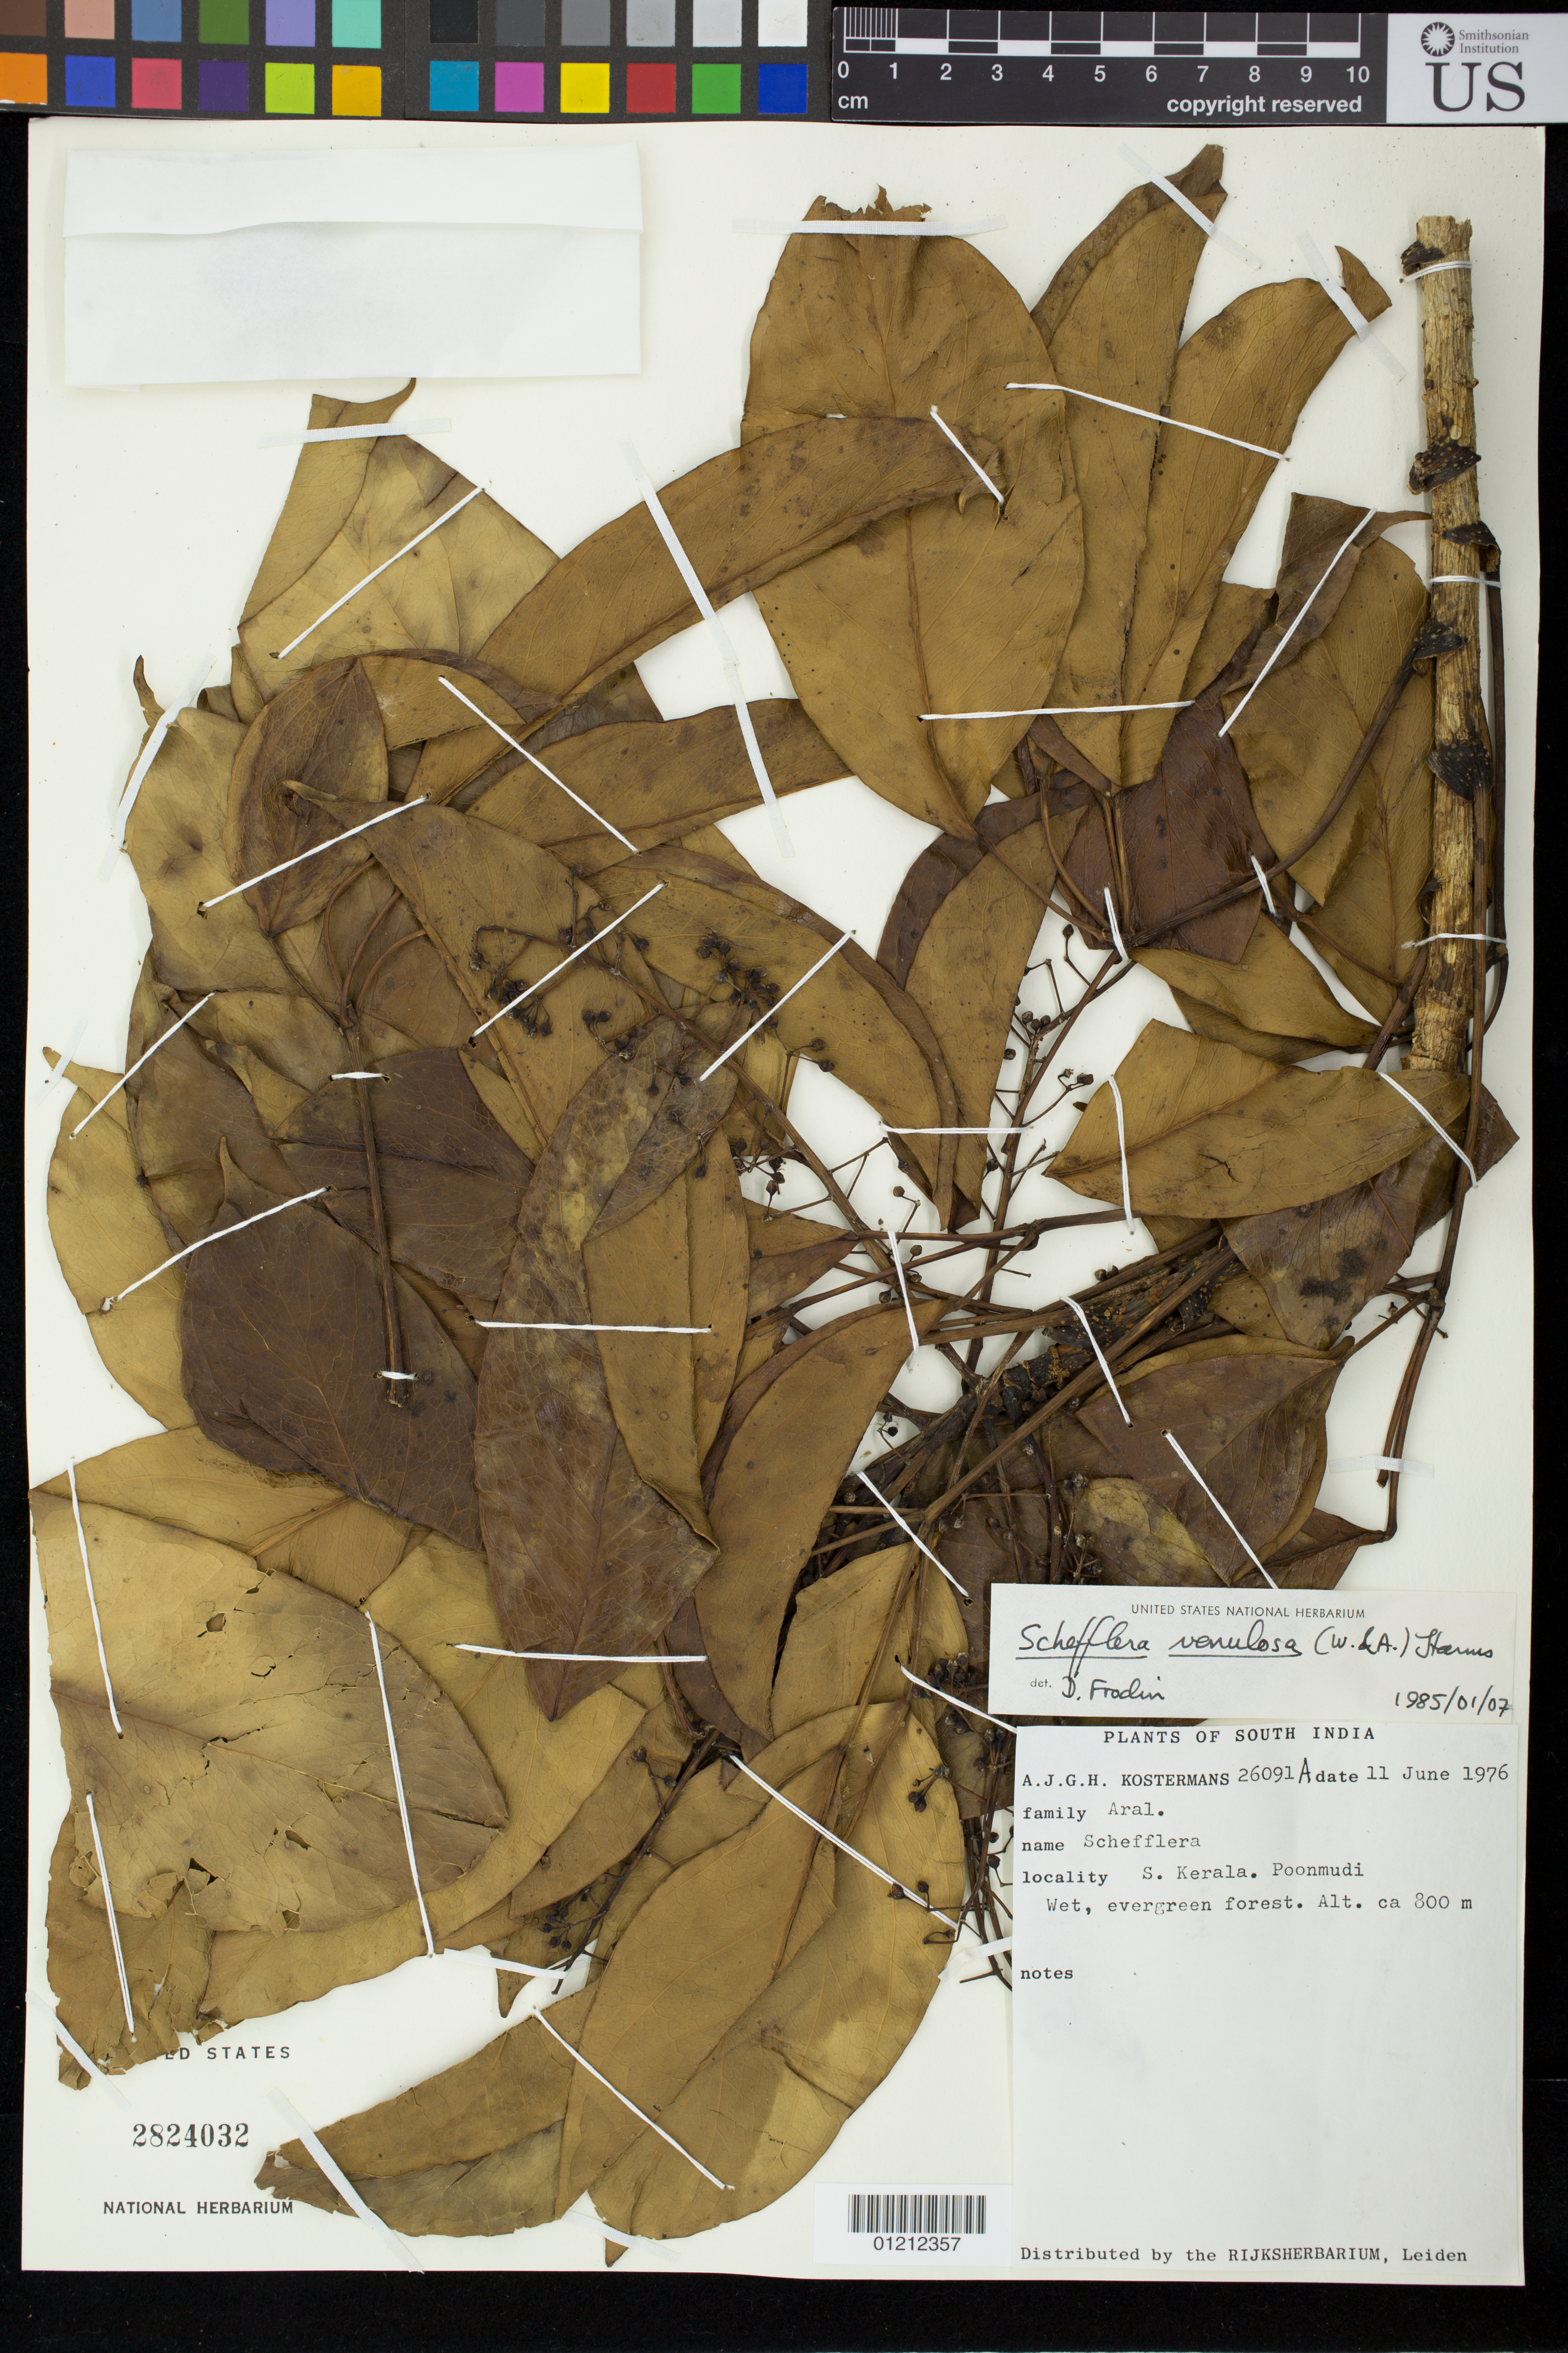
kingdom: Plantae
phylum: Tracheophyta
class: Magnoliopsida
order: Apiales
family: Araliaceae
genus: Schefflera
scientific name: Schefflera venulosa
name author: (Wight & Arn.) Harms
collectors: A. J. G. Kostermans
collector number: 26091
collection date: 1976-06-11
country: India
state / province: Kerala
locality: Poonmundi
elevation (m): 800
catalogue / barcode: US 2824032